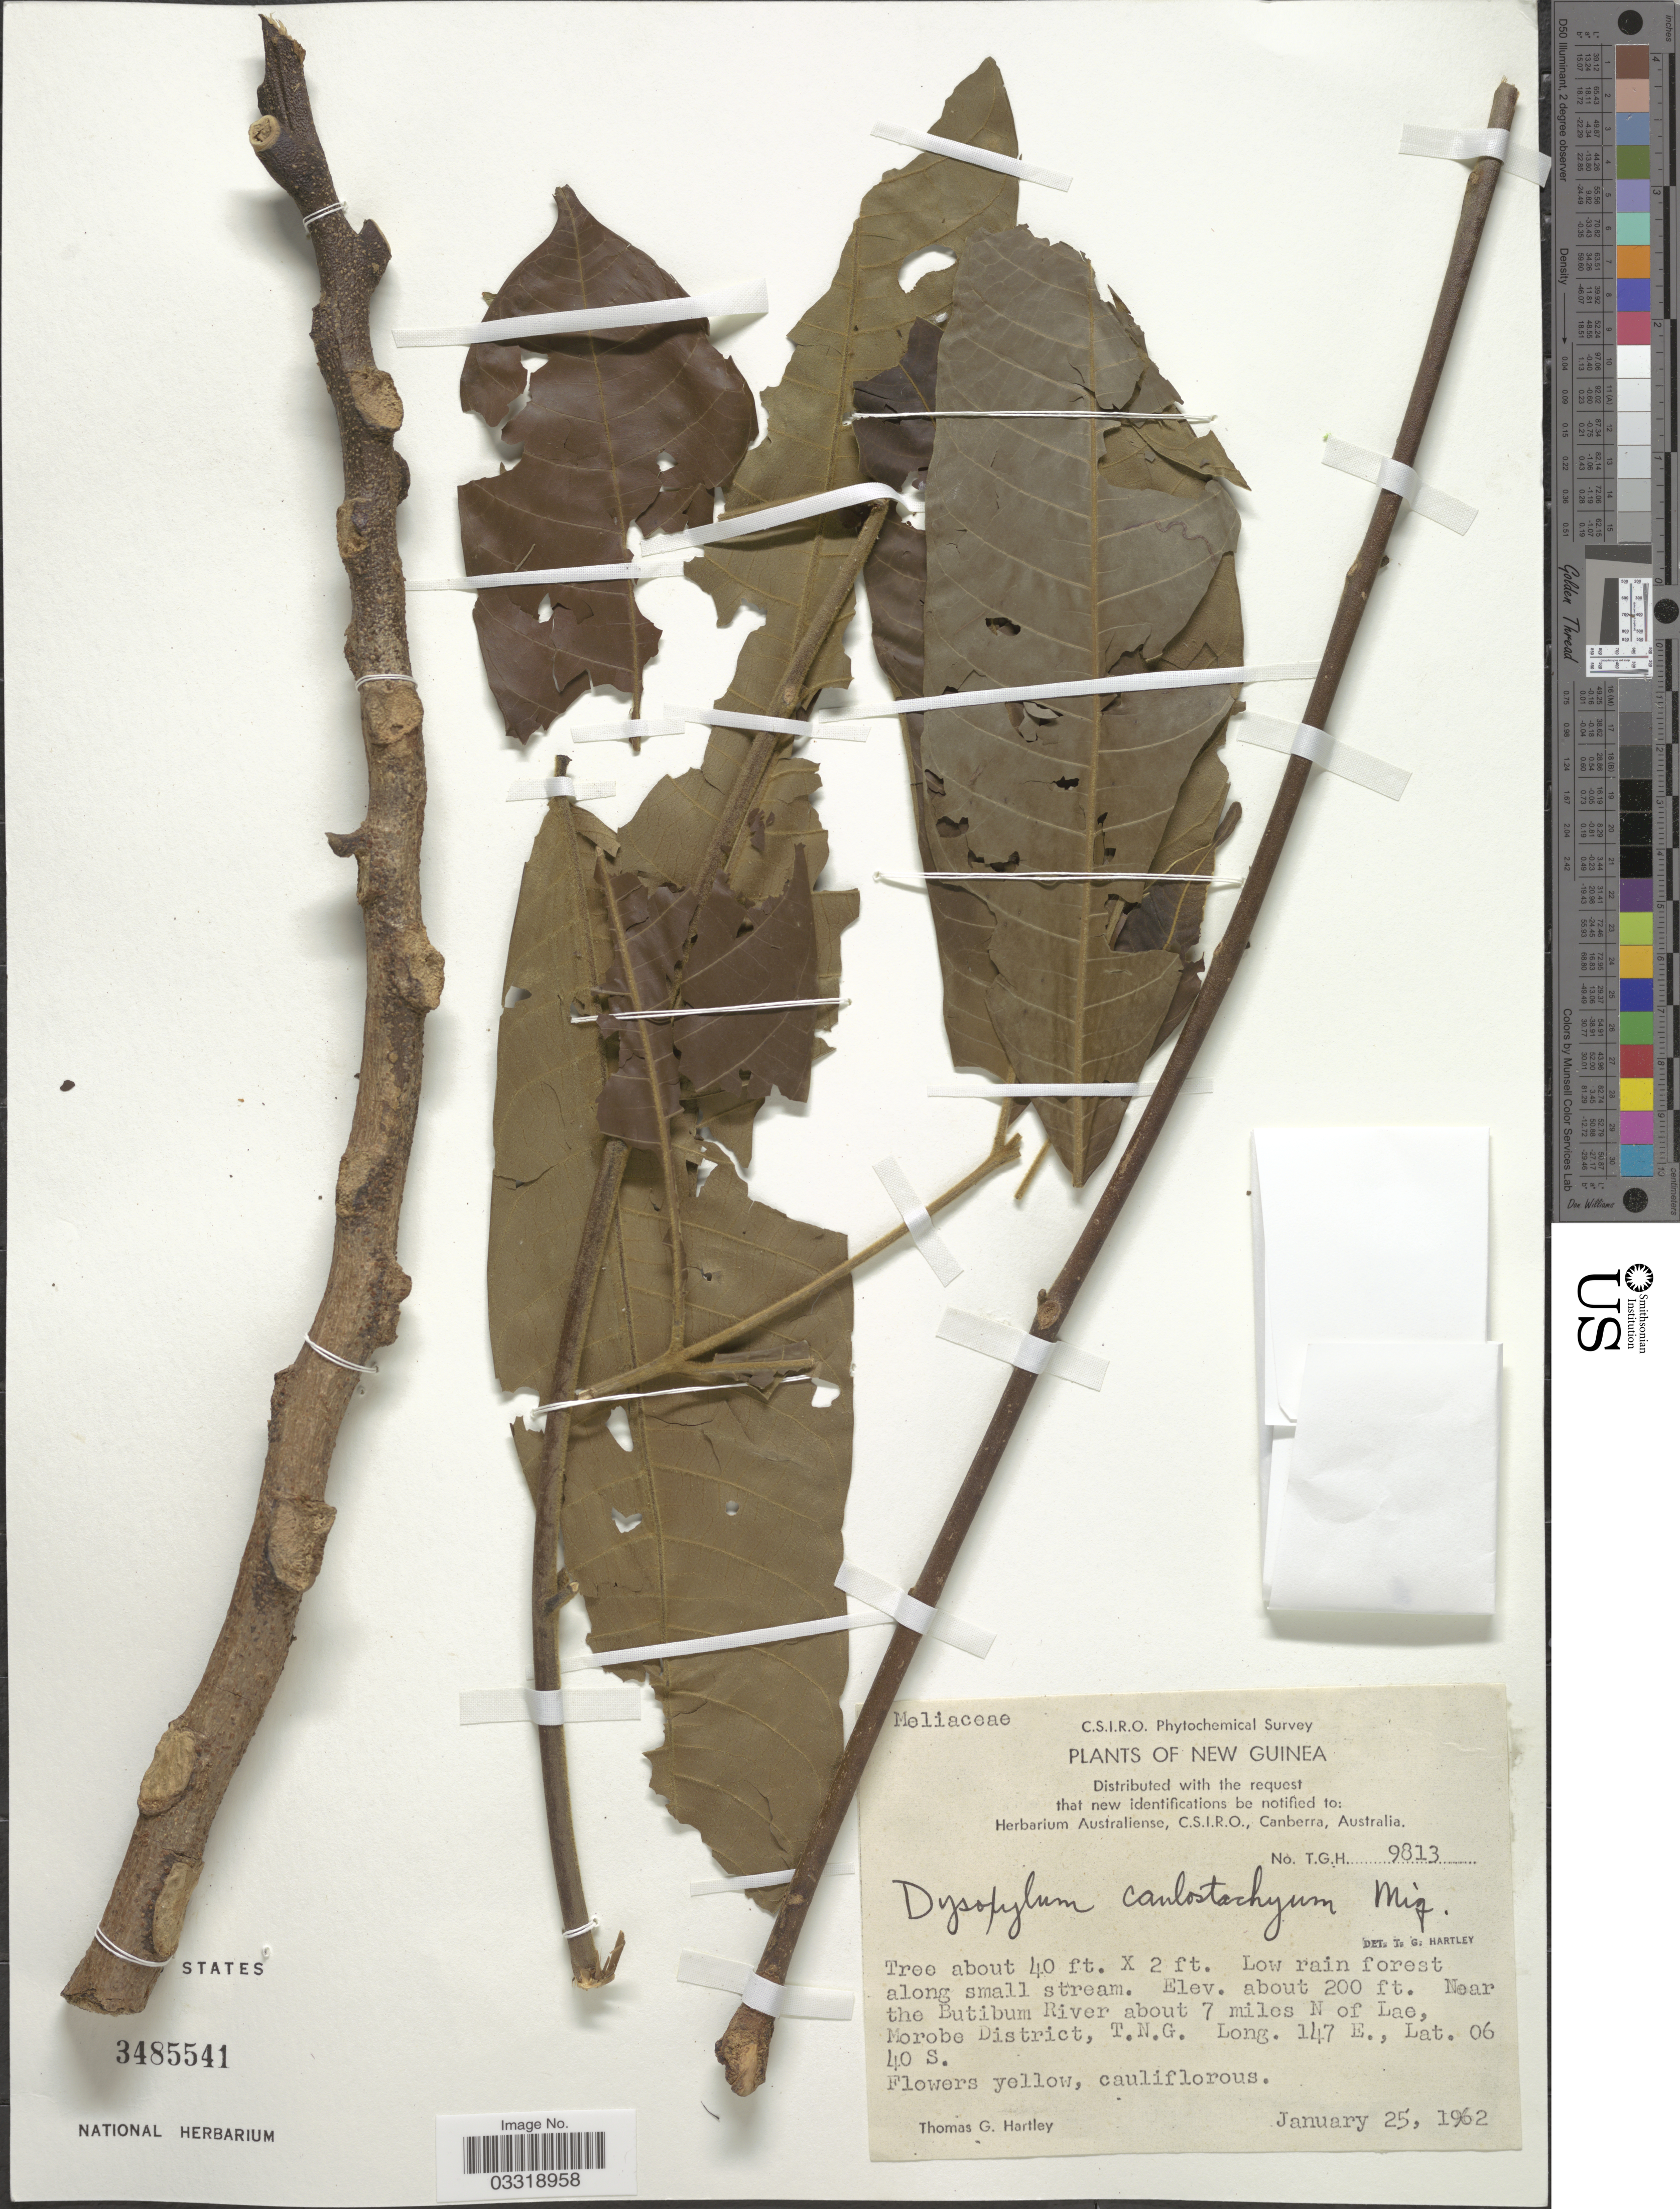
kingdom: Plantae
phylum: Tracheophyta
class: Magnoliopsida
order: Sapindales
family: Meliaceae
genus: Epicharis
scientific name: Epicharis parasitica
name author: (Osbeck) Mabb.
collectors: T. G. Hartley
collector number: TGH 9813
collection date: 1962-01-25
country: Papua New Guinea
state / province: Morobe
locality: New Guinea. Near the Butibum River about 7 miles N of Lae, Morobe District, T.N.G.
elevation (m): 61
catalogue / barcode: US 3485541